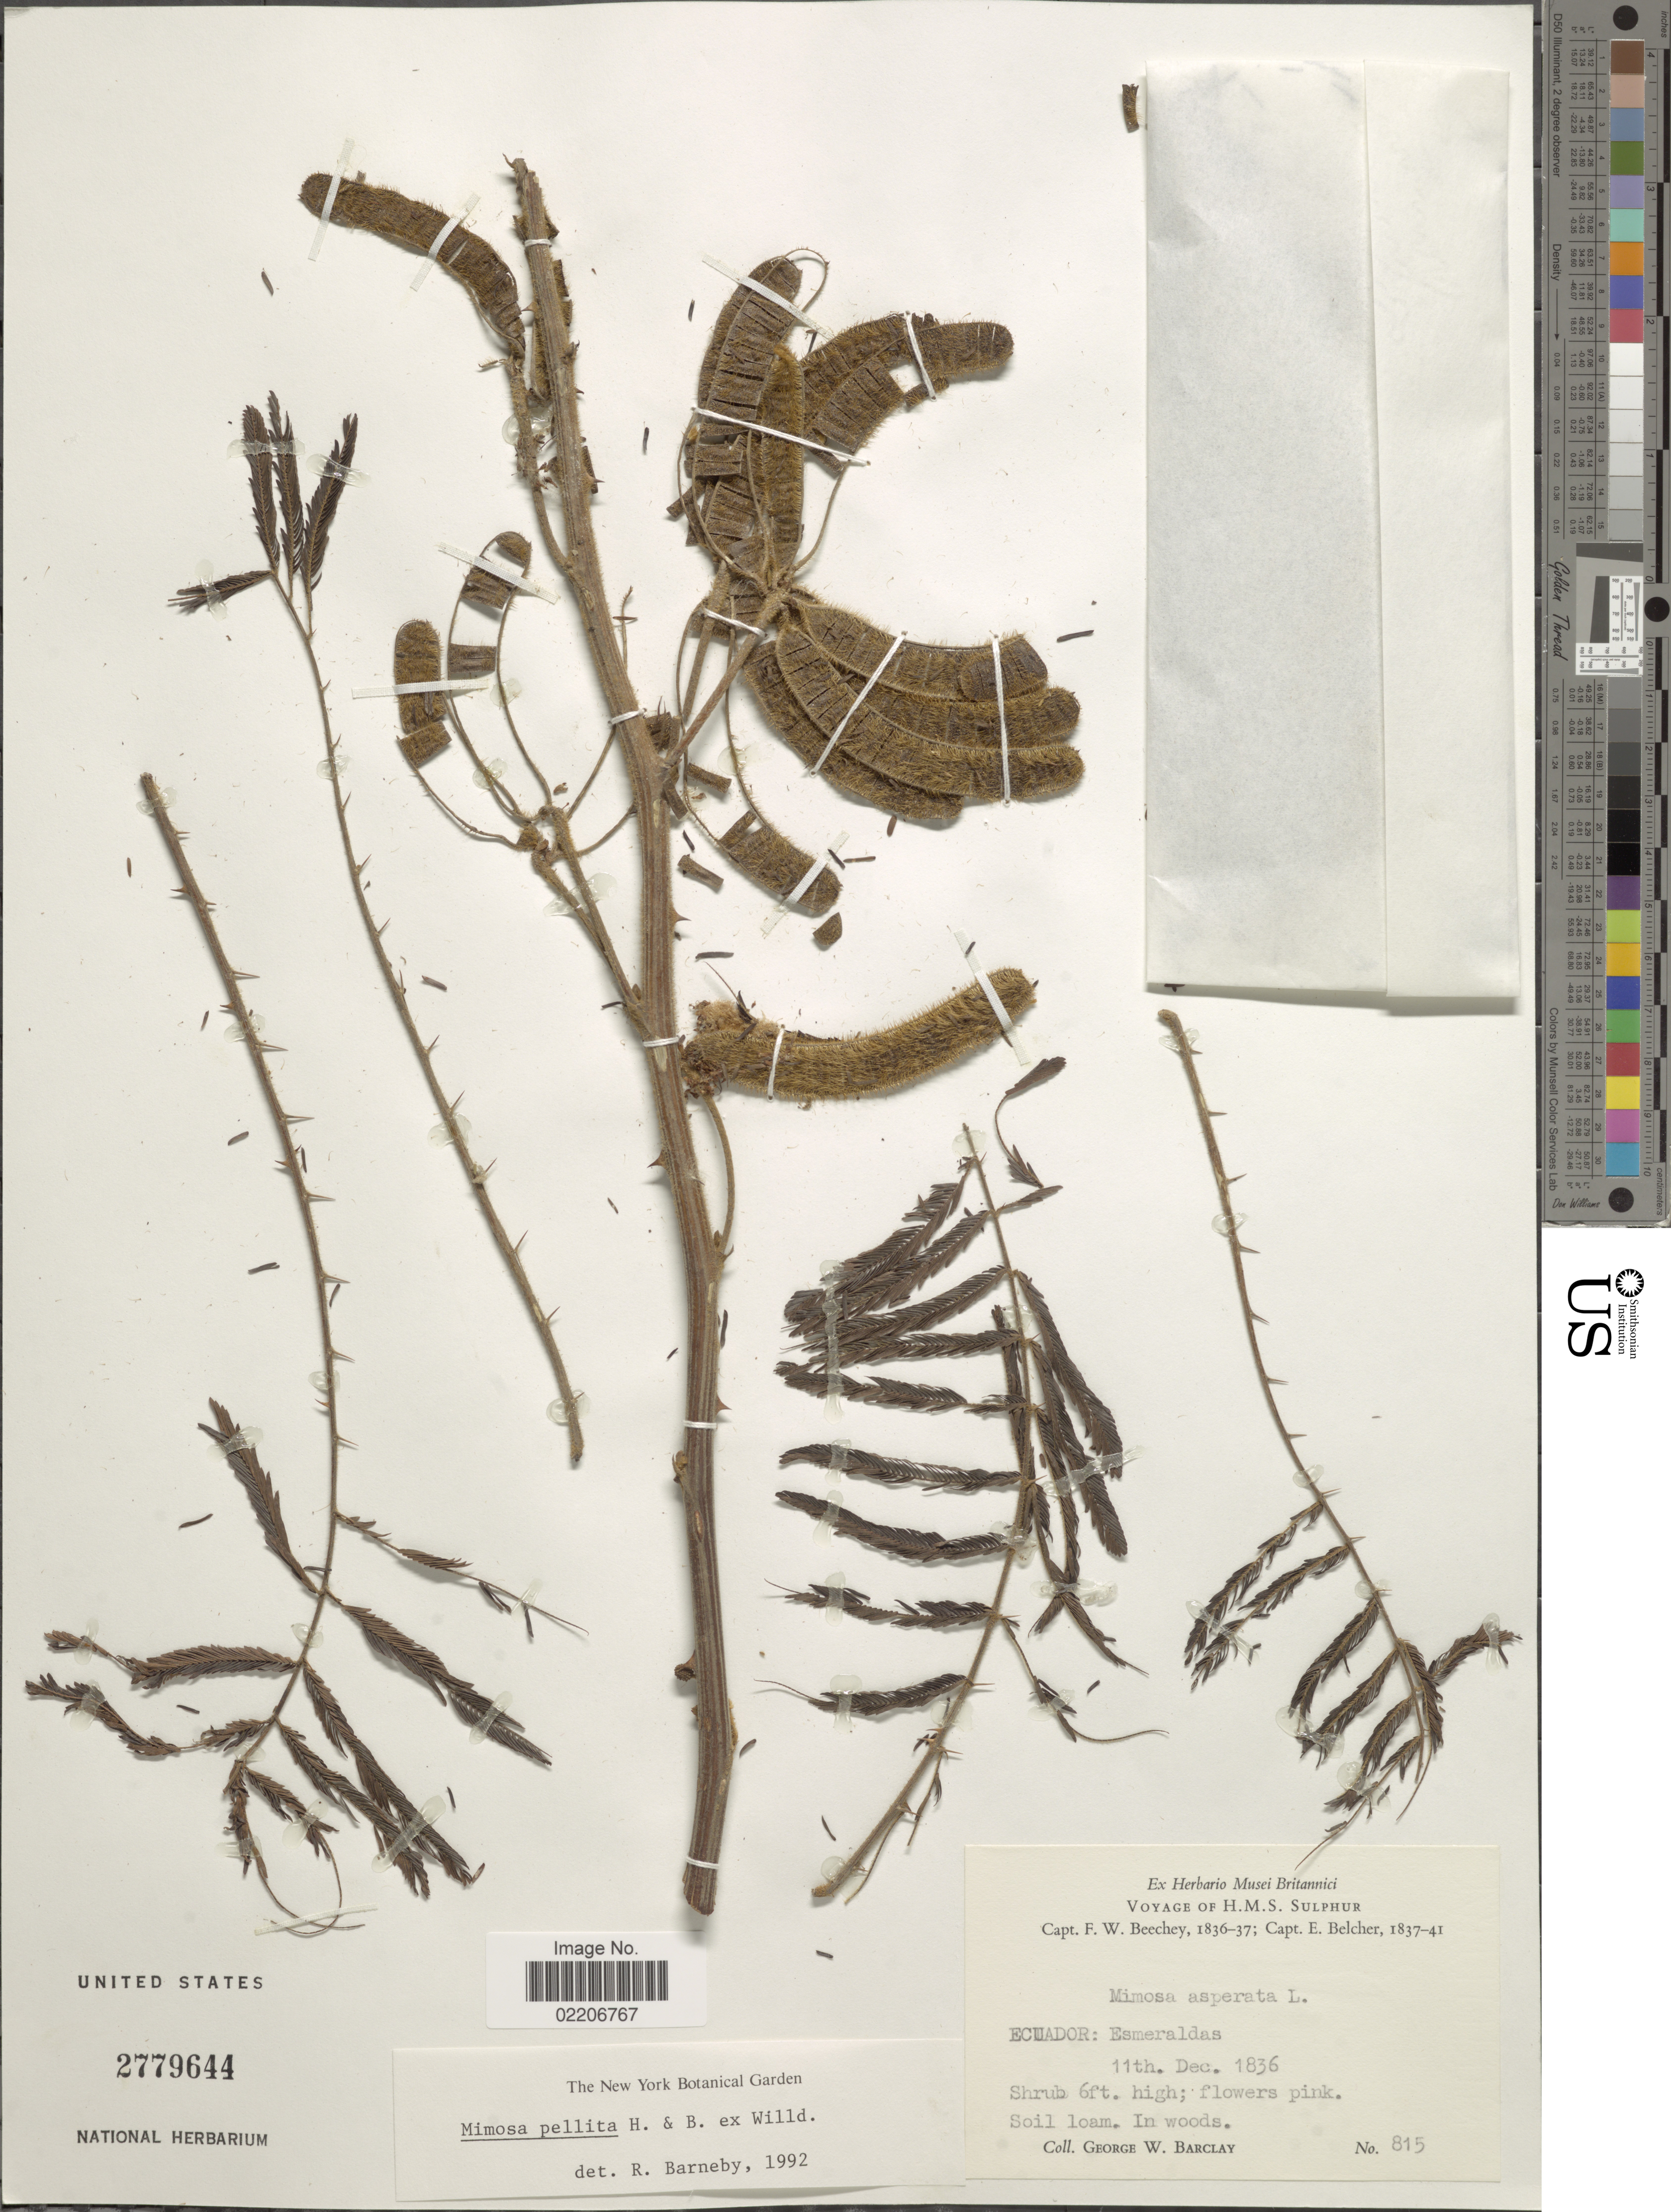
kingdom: Plantae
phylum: Tracheophyta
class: Magnoliopsida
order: Fabales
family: Fabaceae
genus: Mimosa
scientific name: Mimosa pellita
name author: Humb. & Bonpl. ex Willd.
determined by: Barneby, Rupert C., (NY)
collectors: G. W. Barclay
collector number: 815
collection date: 1836-12-11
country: Ecuador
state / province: Esmeraldas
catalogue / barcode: US 2779644